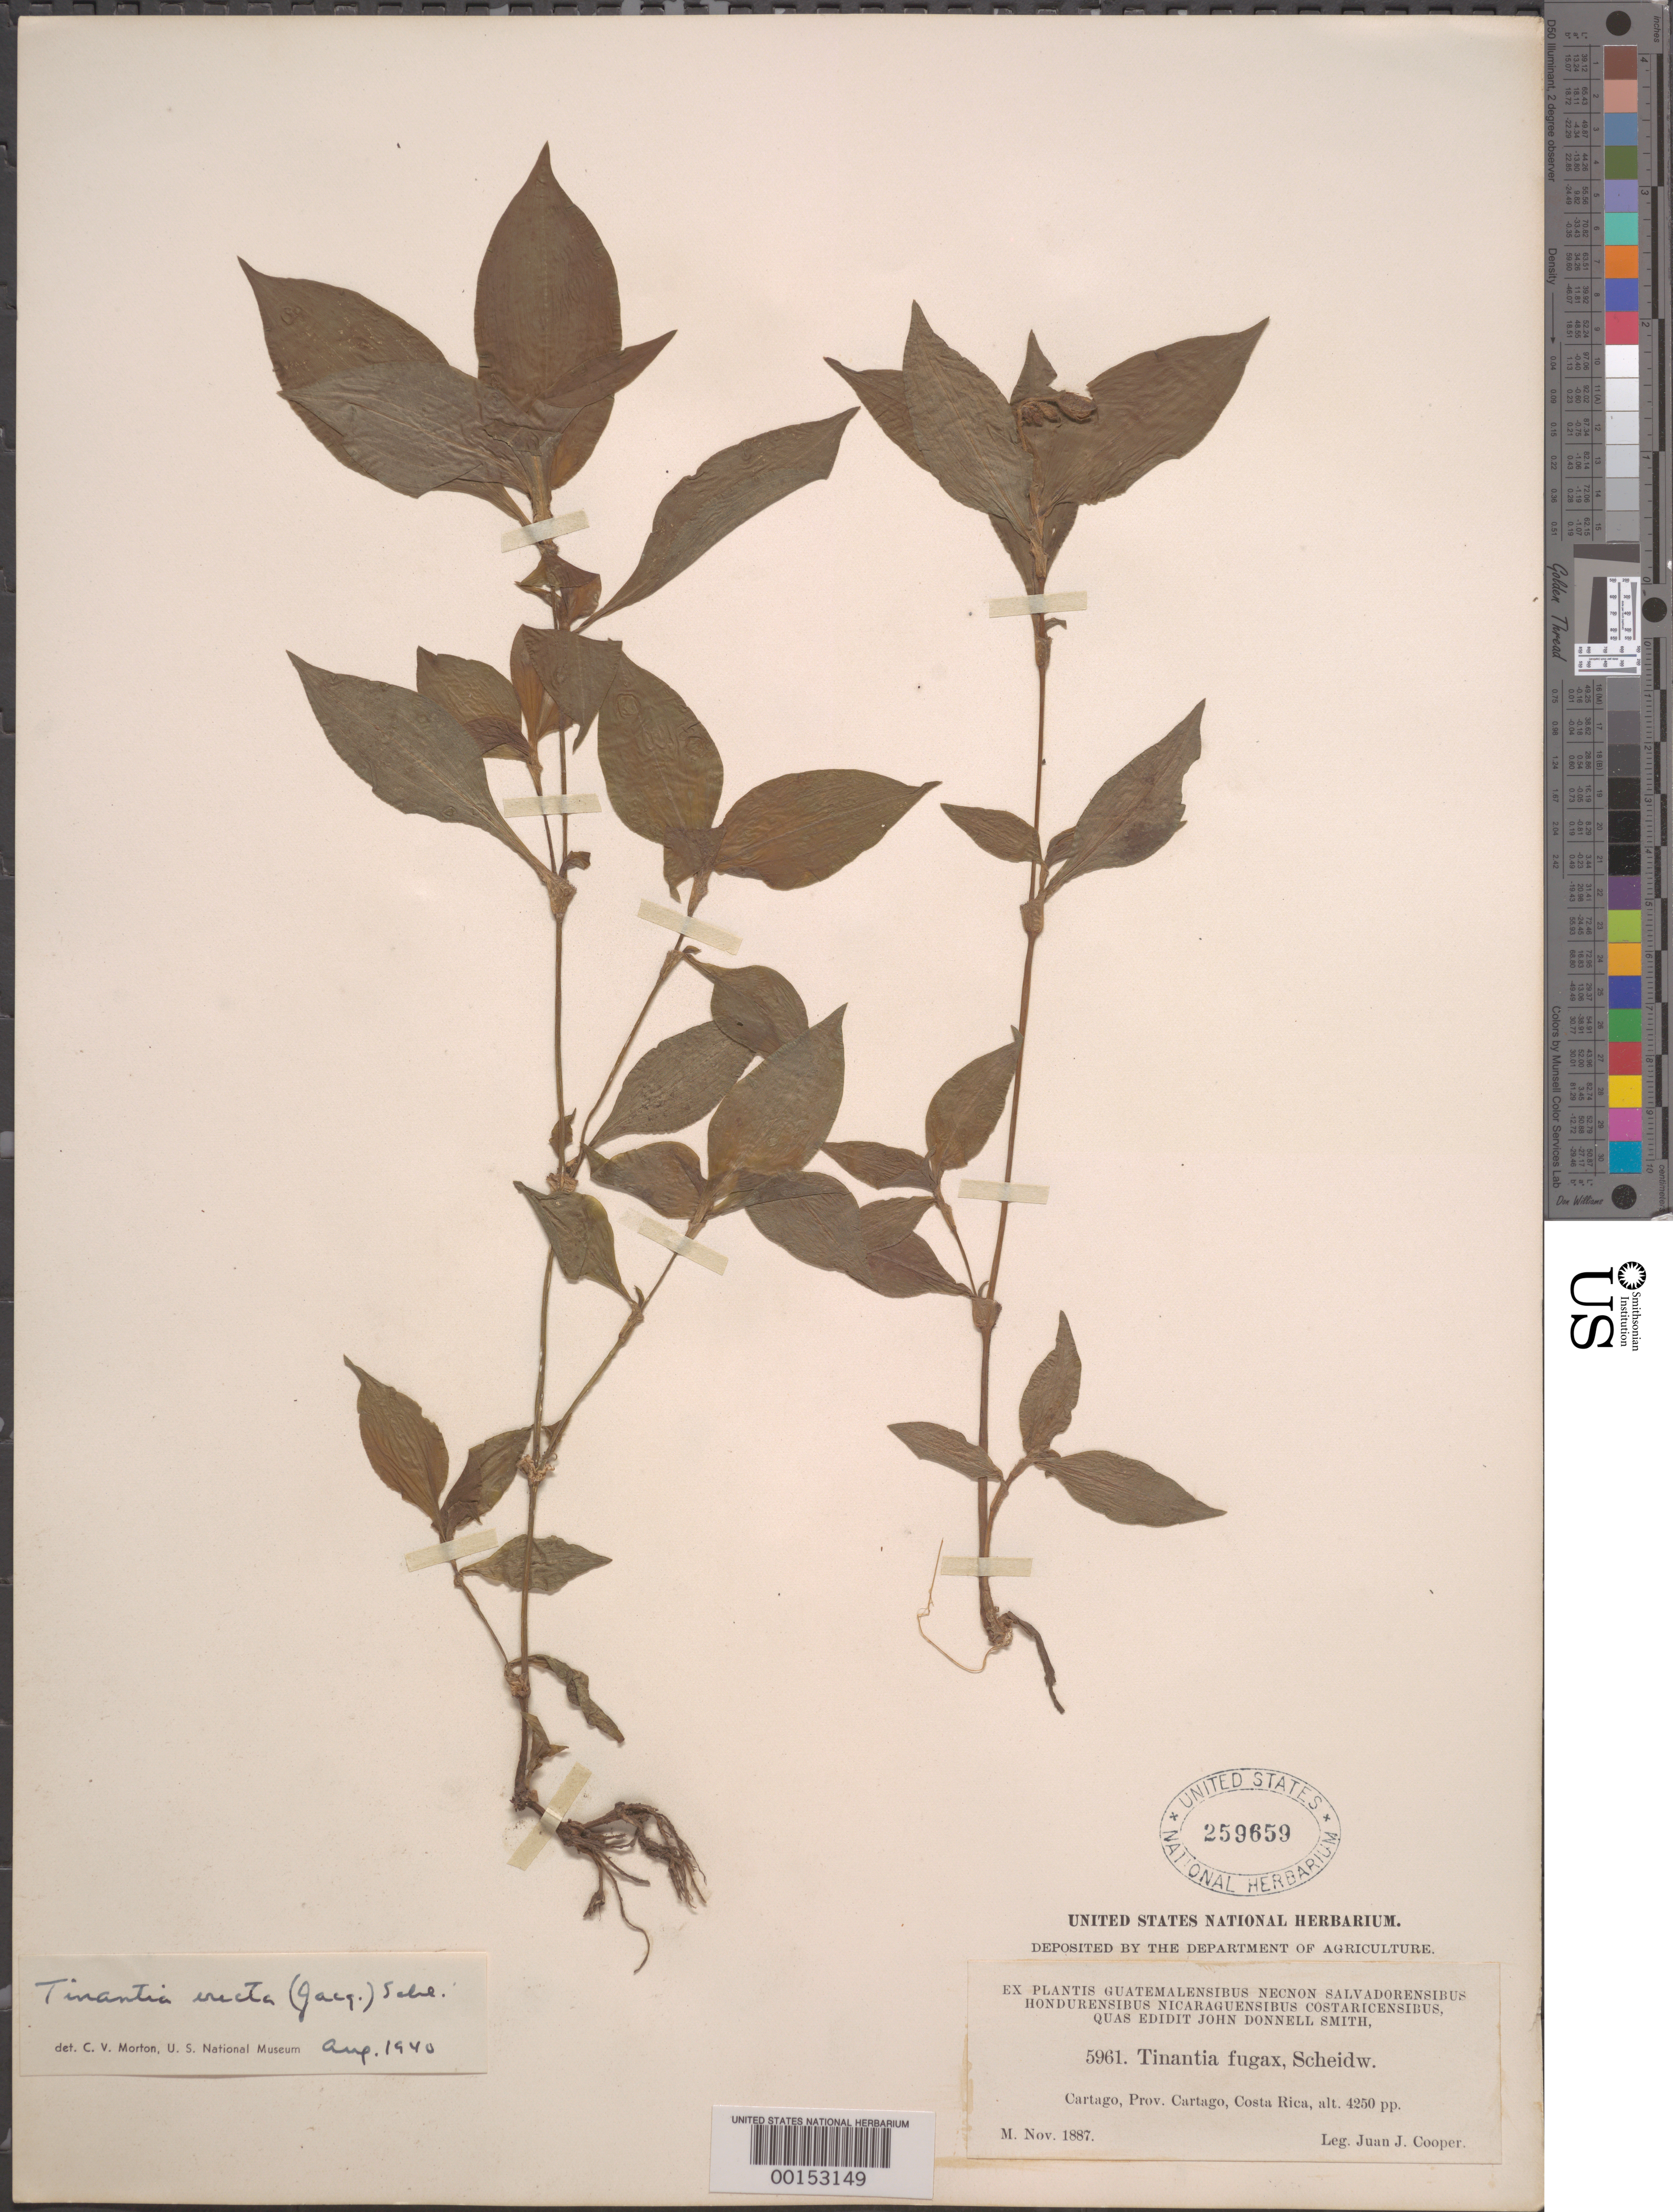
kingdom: Plantae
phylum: Tracheophyta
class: Liliopsida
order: Commelinales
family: Commelinaceae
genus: Tinantia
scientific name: Tinantia erecta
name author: (Jacq.) Fenzl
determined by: Morton, C. V.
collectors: J. J. Cooper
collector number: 5961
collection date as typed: Nov 1887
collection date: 1887-11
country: Costa Rica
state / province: Cartago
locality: Cartago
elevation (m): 1296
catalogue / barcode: US 259659